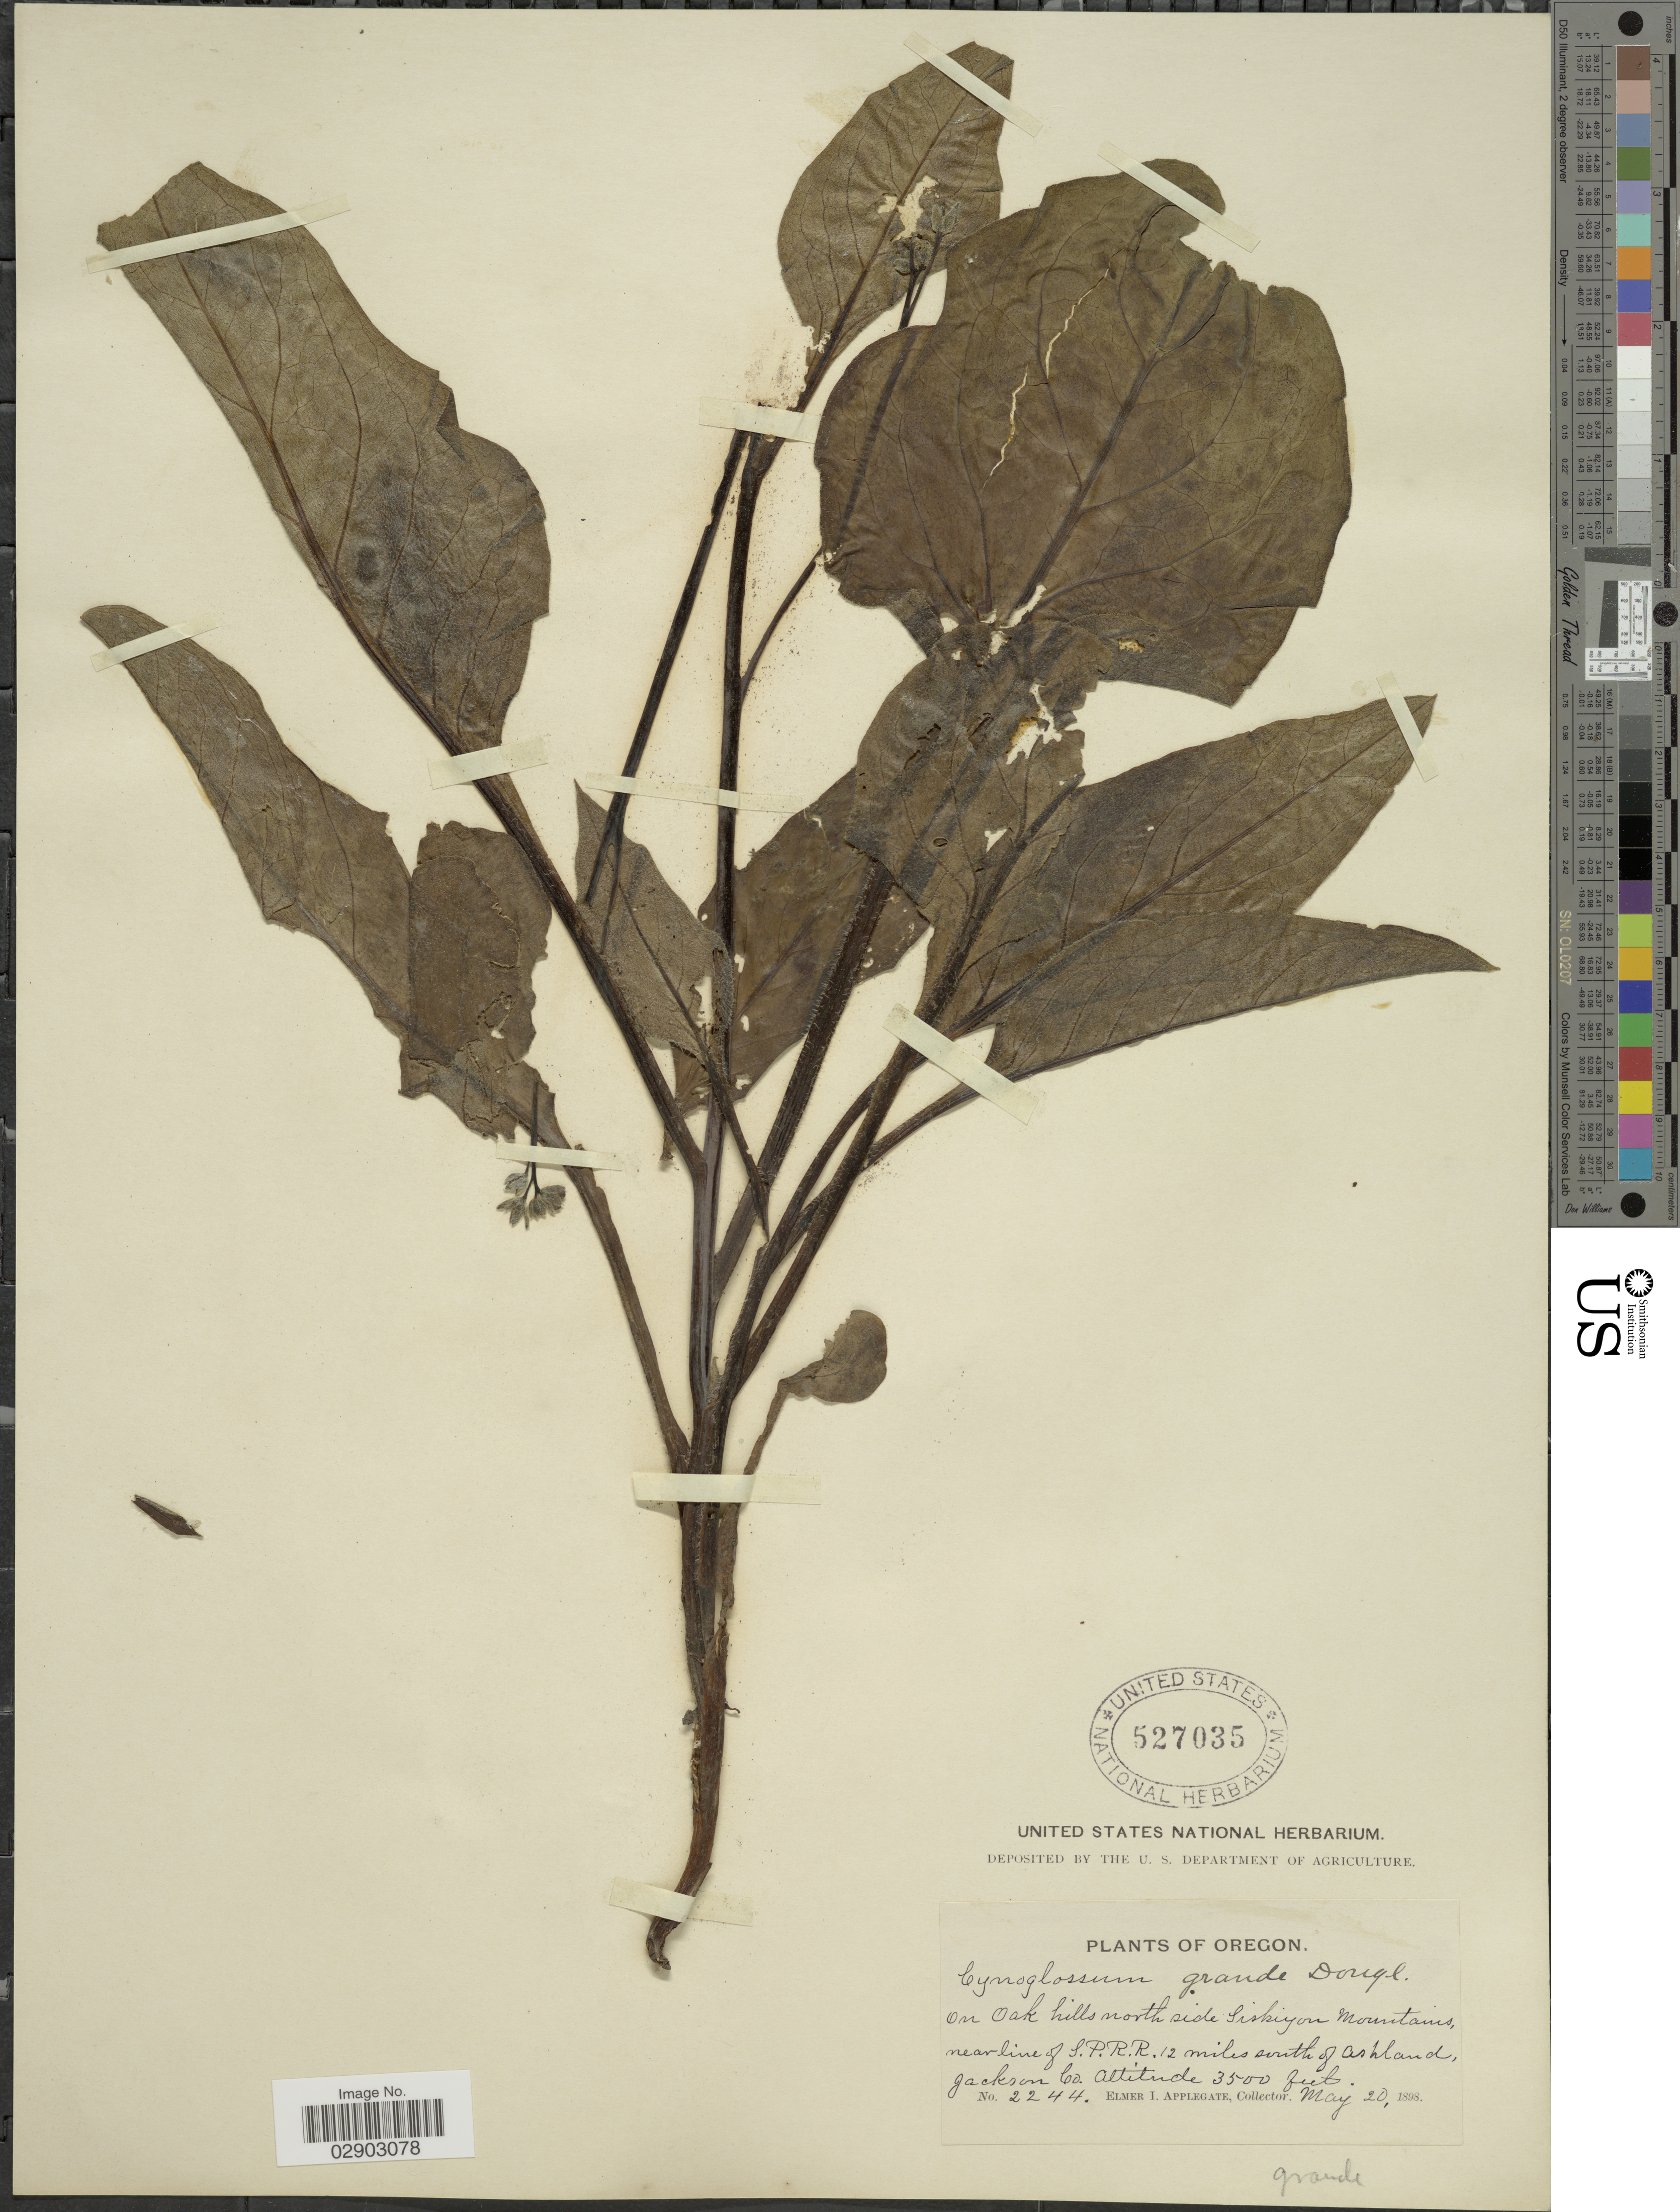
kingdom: Plantae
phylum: Tracheophyta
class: Magnoliopsida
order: Boraginales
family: Boraginaceae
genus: Cynoglossum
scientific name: Cynoglossum grande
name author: Douglas ex Lehm.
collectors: E. I. Applegate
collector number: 2244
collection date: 1898-05-20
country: United States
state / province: Oregon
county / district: Jackson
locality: On Oak hills north side Siskiyou Mountains, near line of S.P.R.R. 12 miles south of Ashland, Jackson Co.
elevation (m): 1067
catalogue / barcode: US 527035